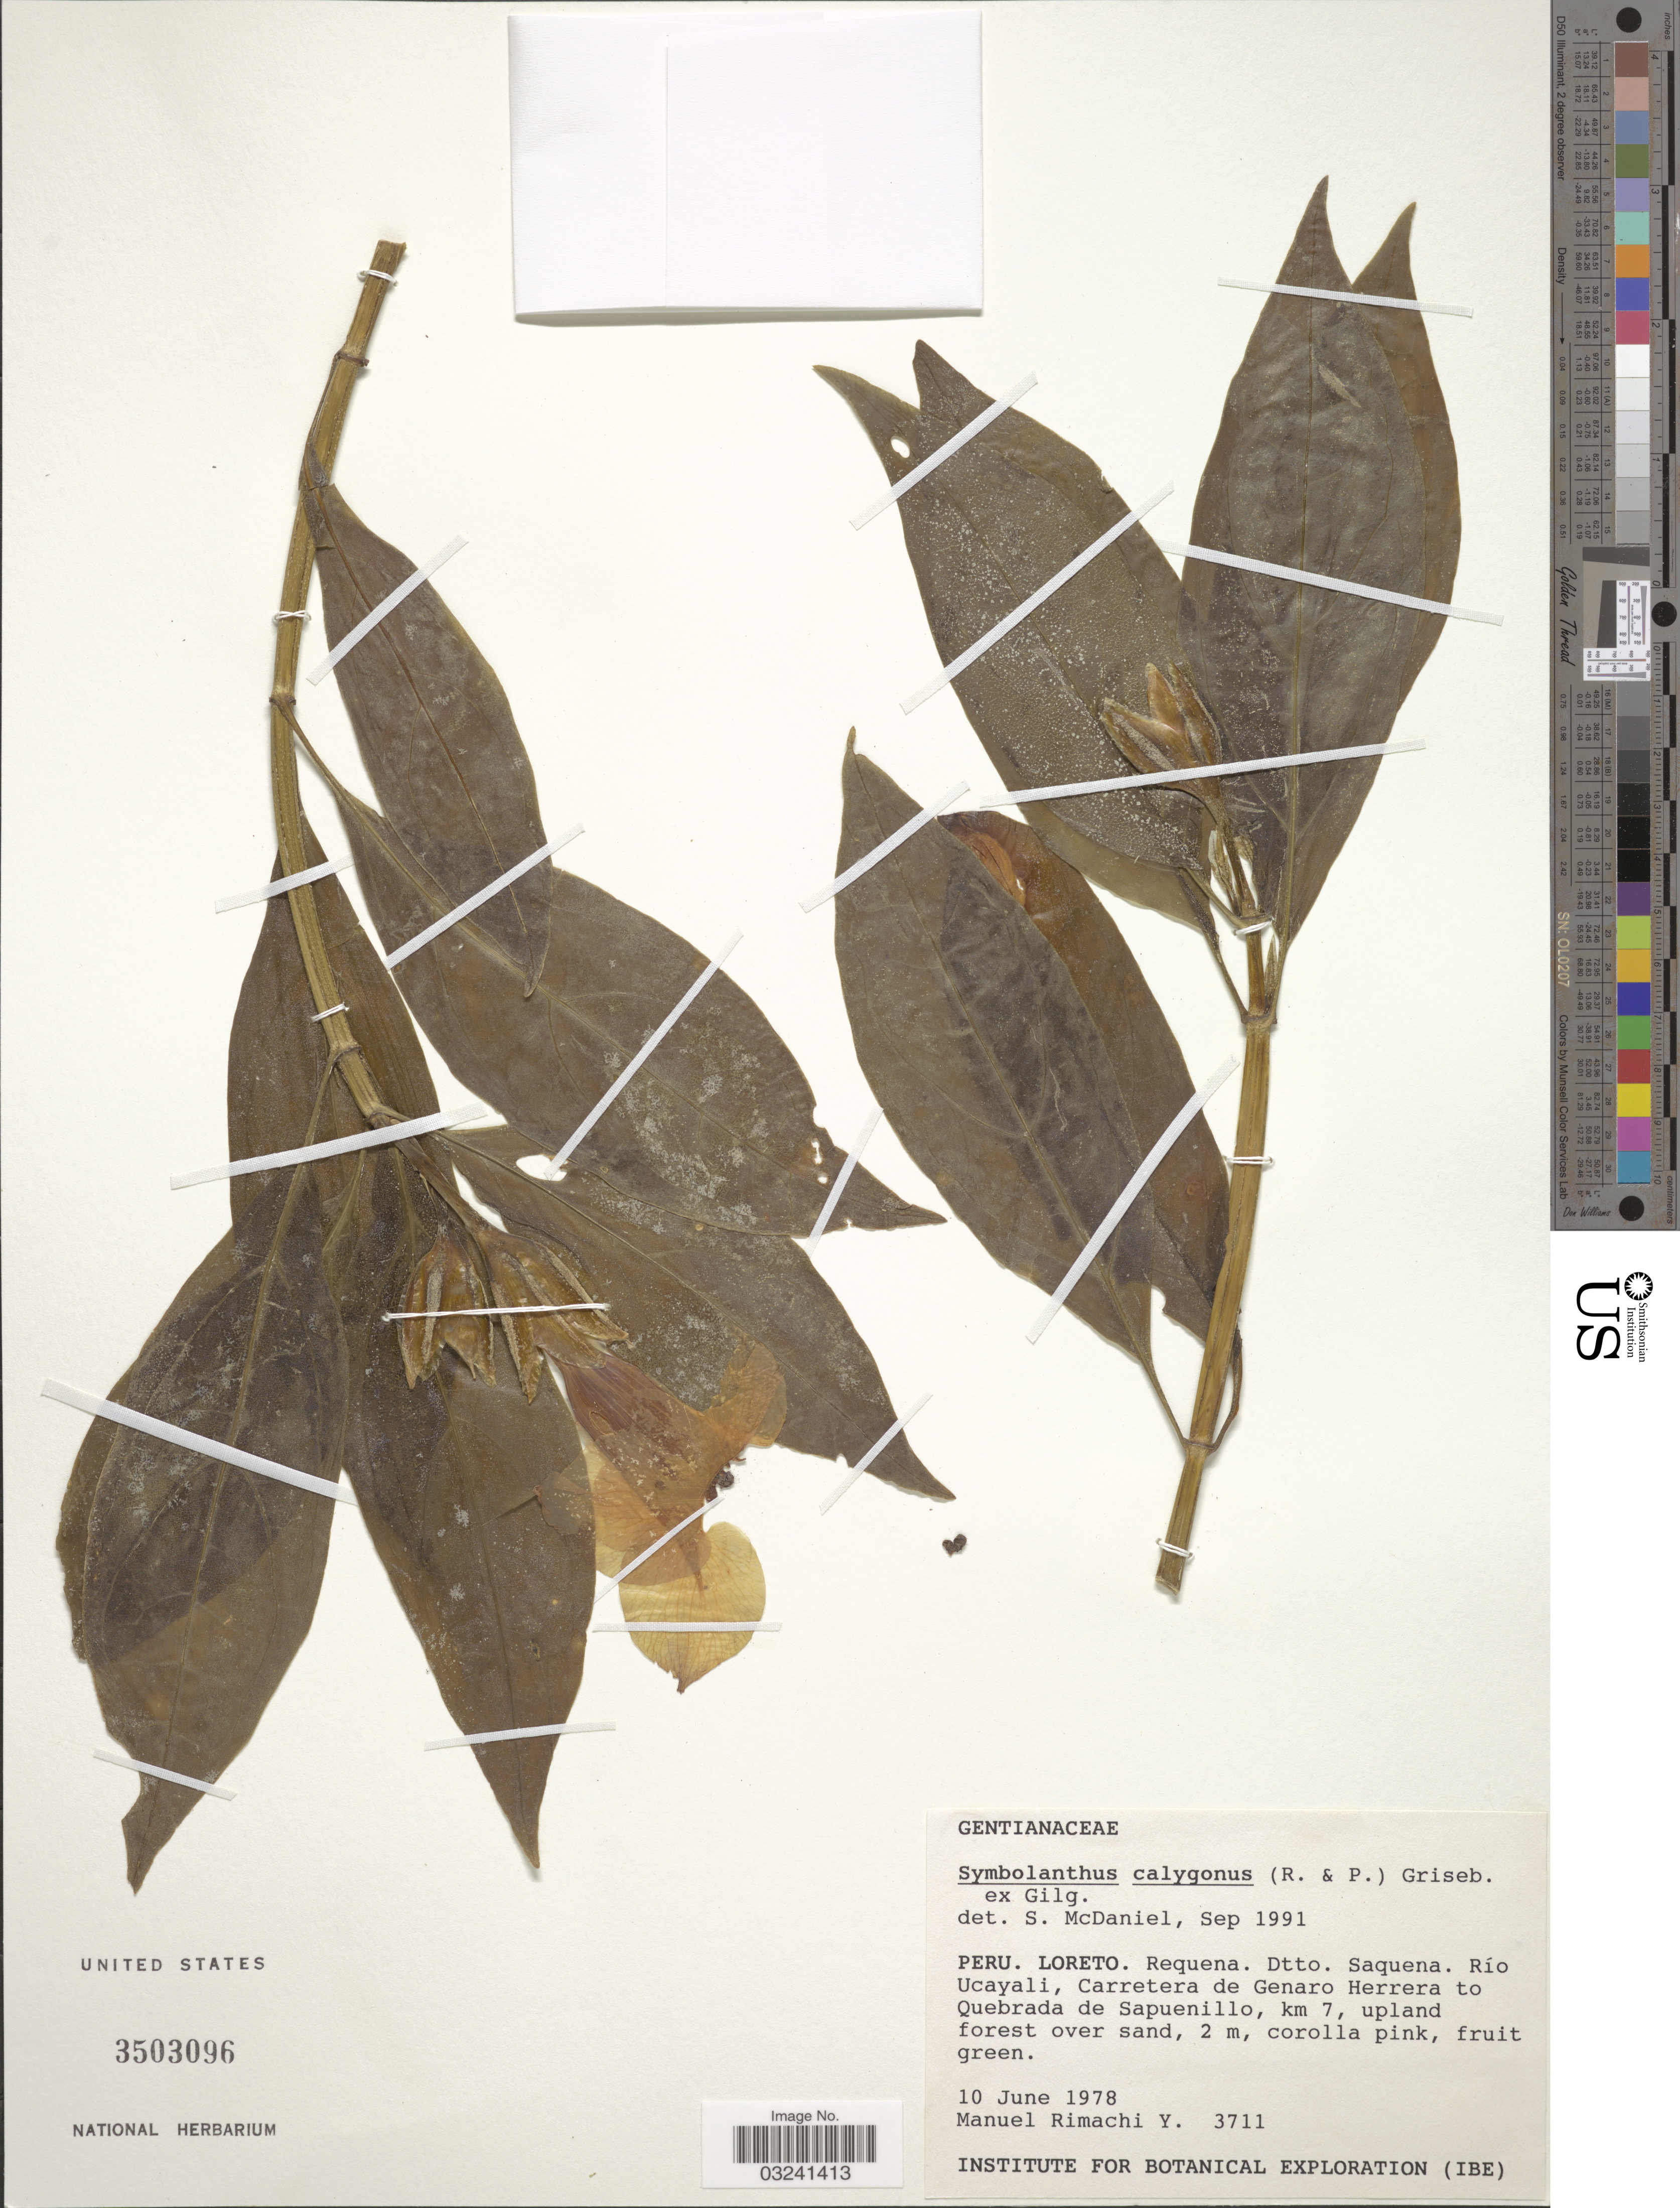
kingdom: Plantae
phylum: Tracheophyta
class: Magnoliopsida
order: Gentianales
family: Gentianaceae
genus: Symbolanthus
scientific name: Symbolanthus calygonus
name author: (Ruiz & Pav.) Griseb. ex Gilg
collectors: M. Rimachi Y.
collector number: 3711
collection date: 1978-06-10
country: Peru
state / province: Loreto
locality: Requena. Dtto. Saquena. Río Ucayali, Carretera de Genaro Herrera to Quebrada de Sapuenillo, km 7, upland forest over sand.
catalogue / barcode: US 3503096